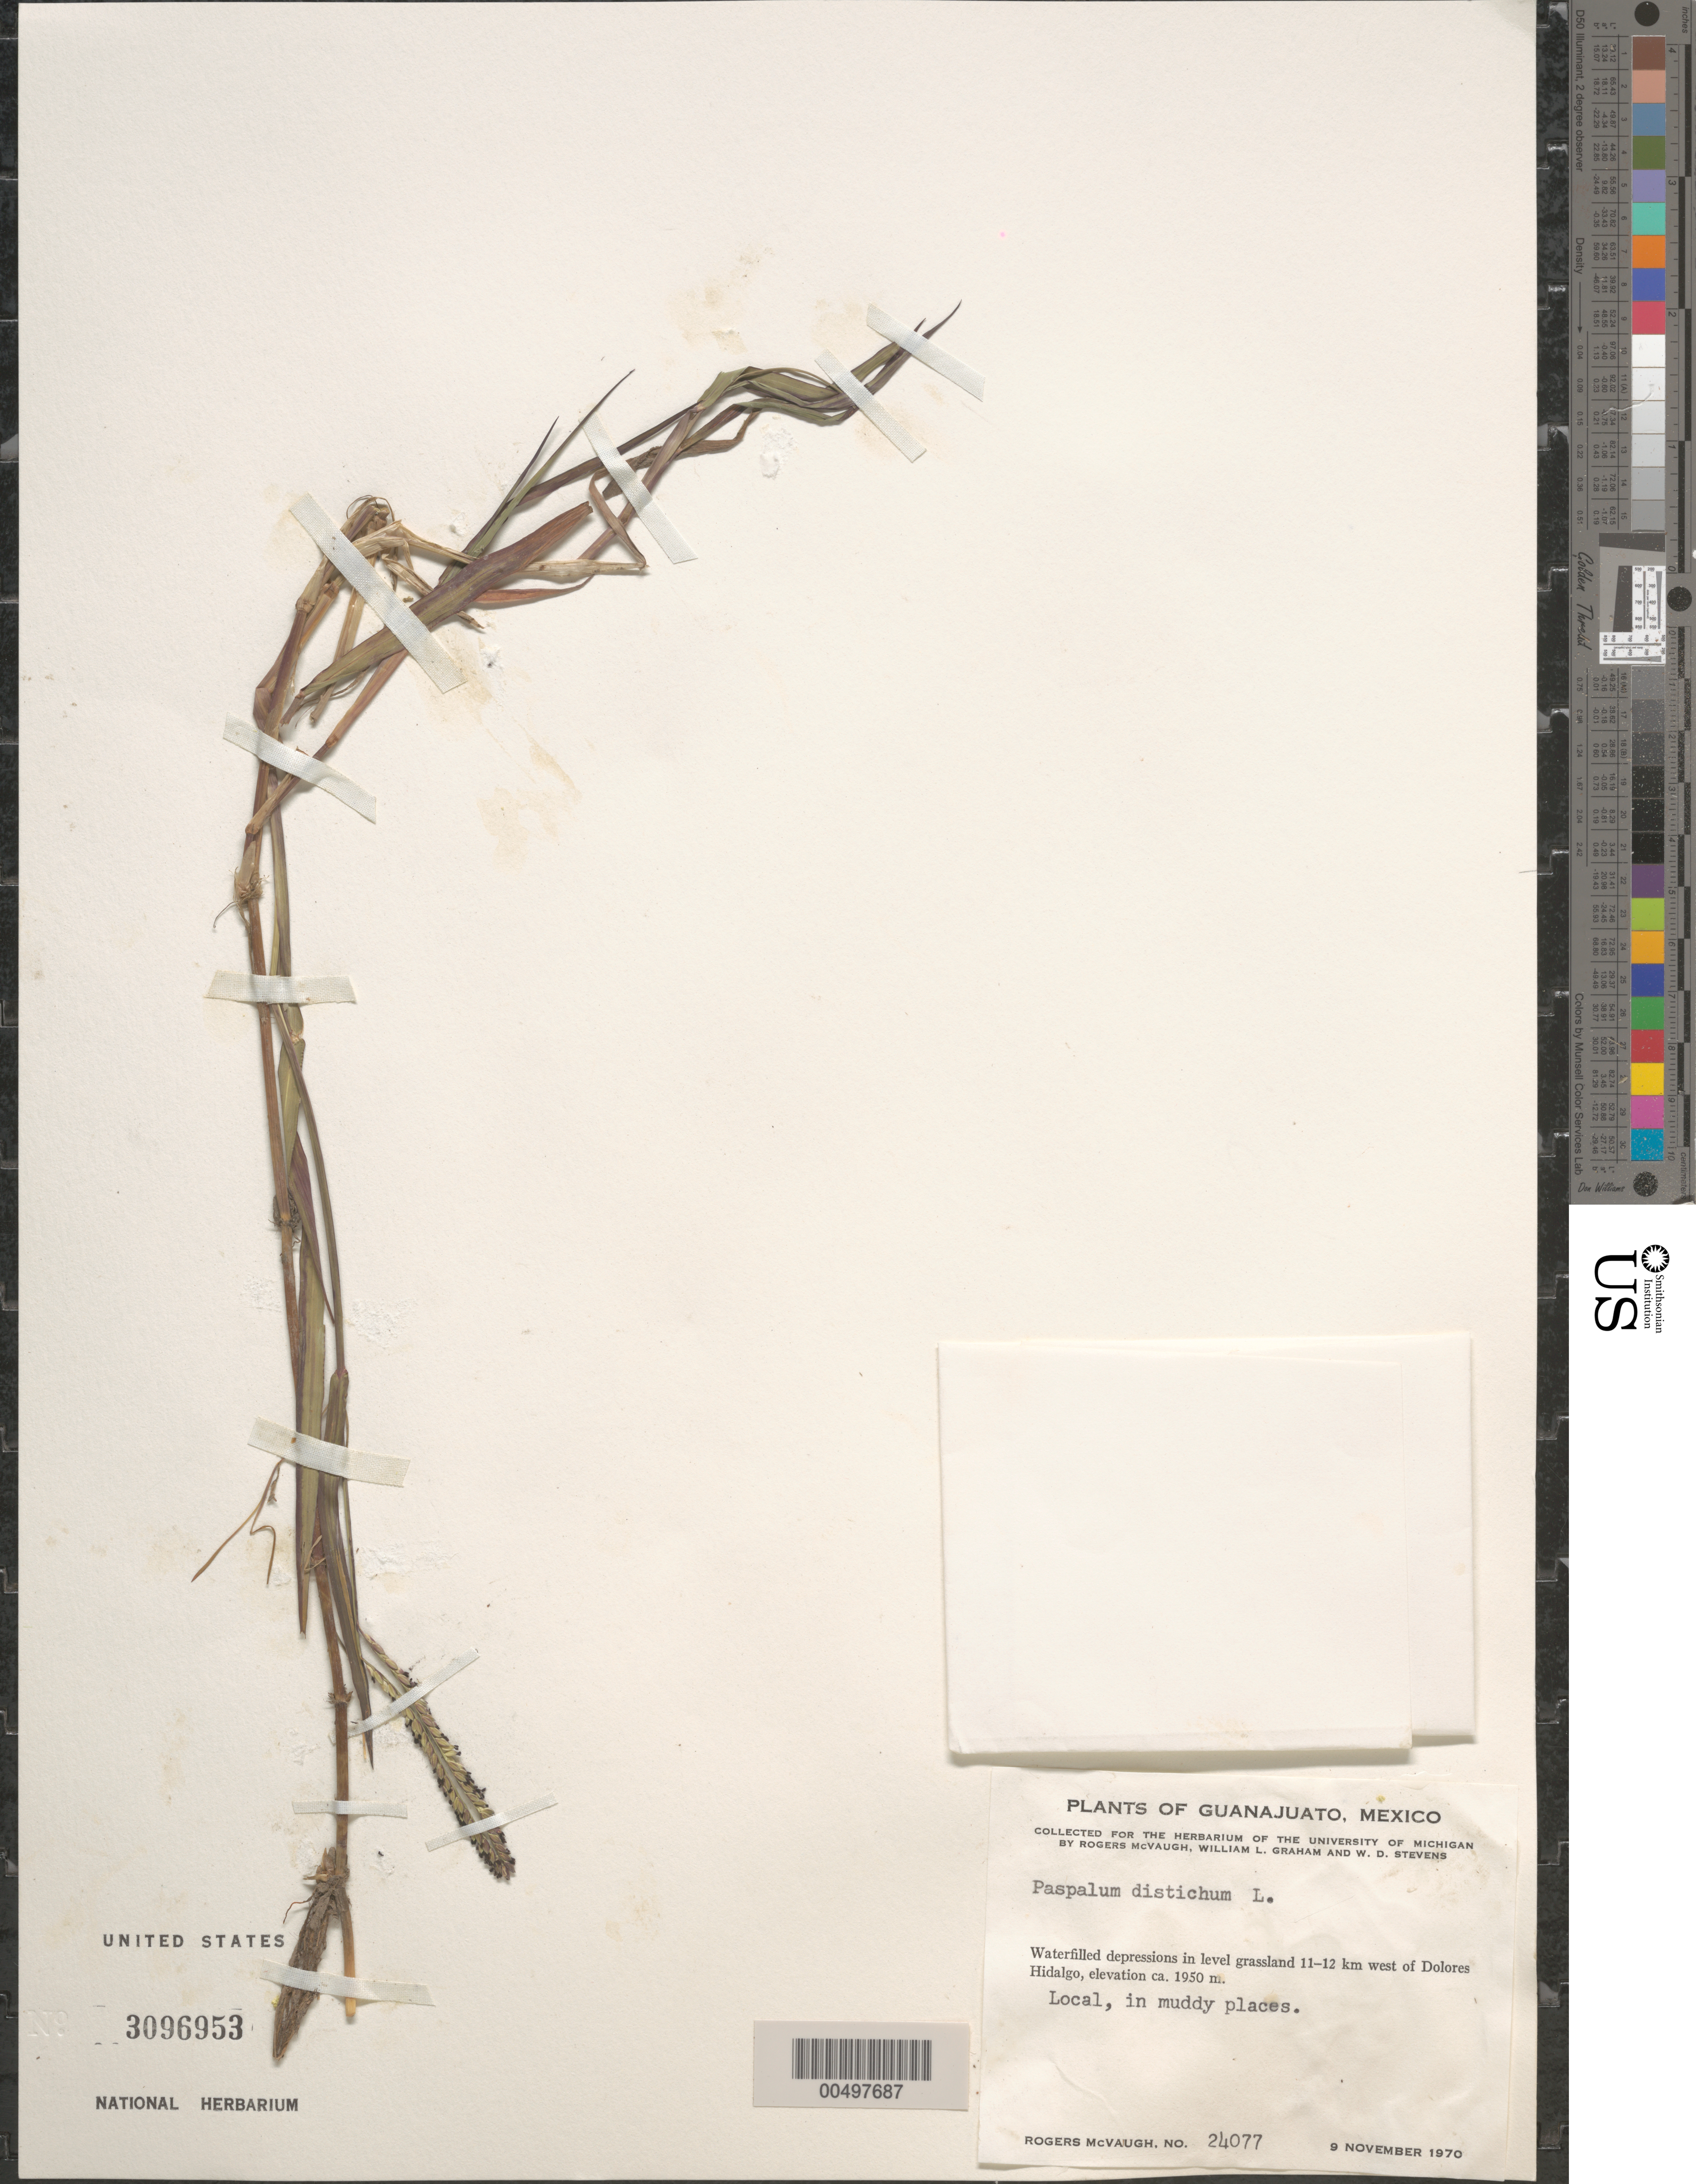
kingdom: Plantae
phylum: Tracheophyta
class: Liliopsida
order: Poales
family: Poaceae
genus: Paspalum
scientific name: Paspalum distichum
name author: L.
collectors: R. McVaugh, W. Graham & W. D. Stevens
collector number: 24077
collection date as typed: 9 Nov 1970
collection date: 1970-11-09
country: Mexico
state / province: Guanajuato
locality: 11-12 km W of Dolores Hidalgo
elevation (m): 1950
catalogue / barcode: US 3096953